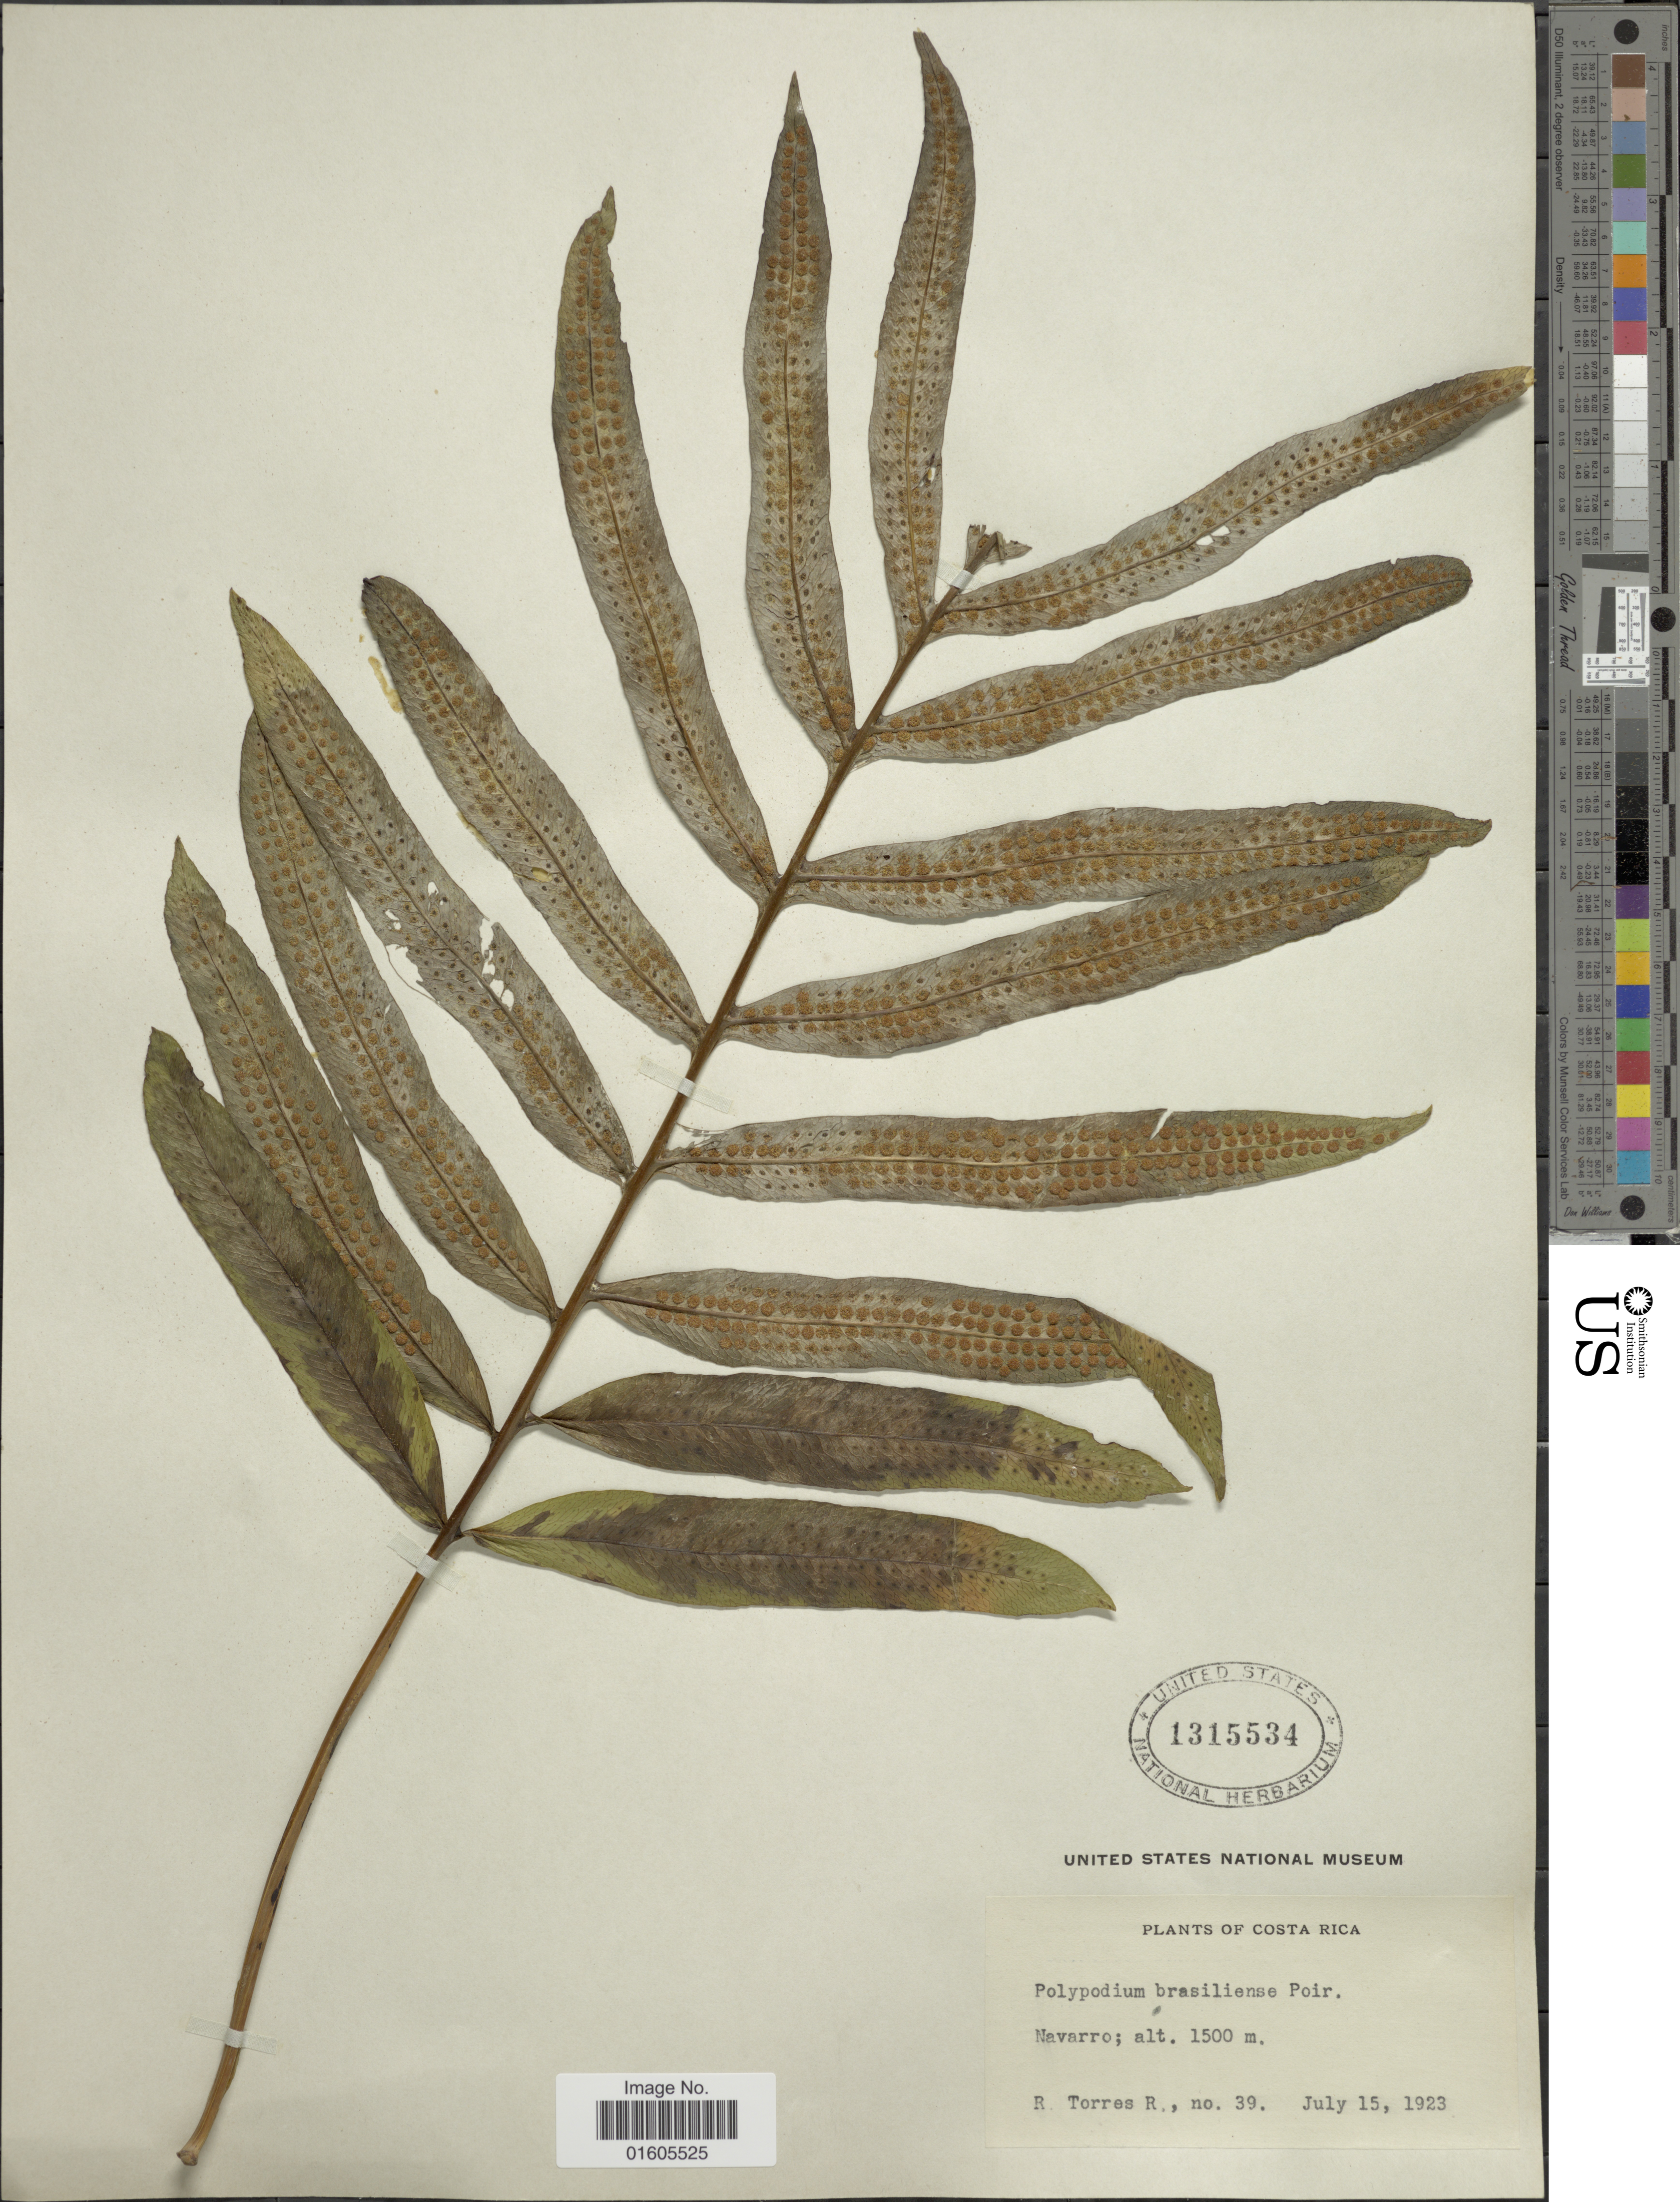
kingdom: Plantae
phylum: Tracheophyta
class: Polypodiopsida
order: Polypodiales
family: Polypodiaceae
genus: Serpocaulon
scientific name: Serpocaulon triseriale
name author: (Sw.) A.R. Sm.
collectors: R. Torres R.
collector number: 39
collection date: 1923-07-15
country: Costa Rica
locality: Navarro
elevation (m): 1500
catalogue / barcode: US 1315534